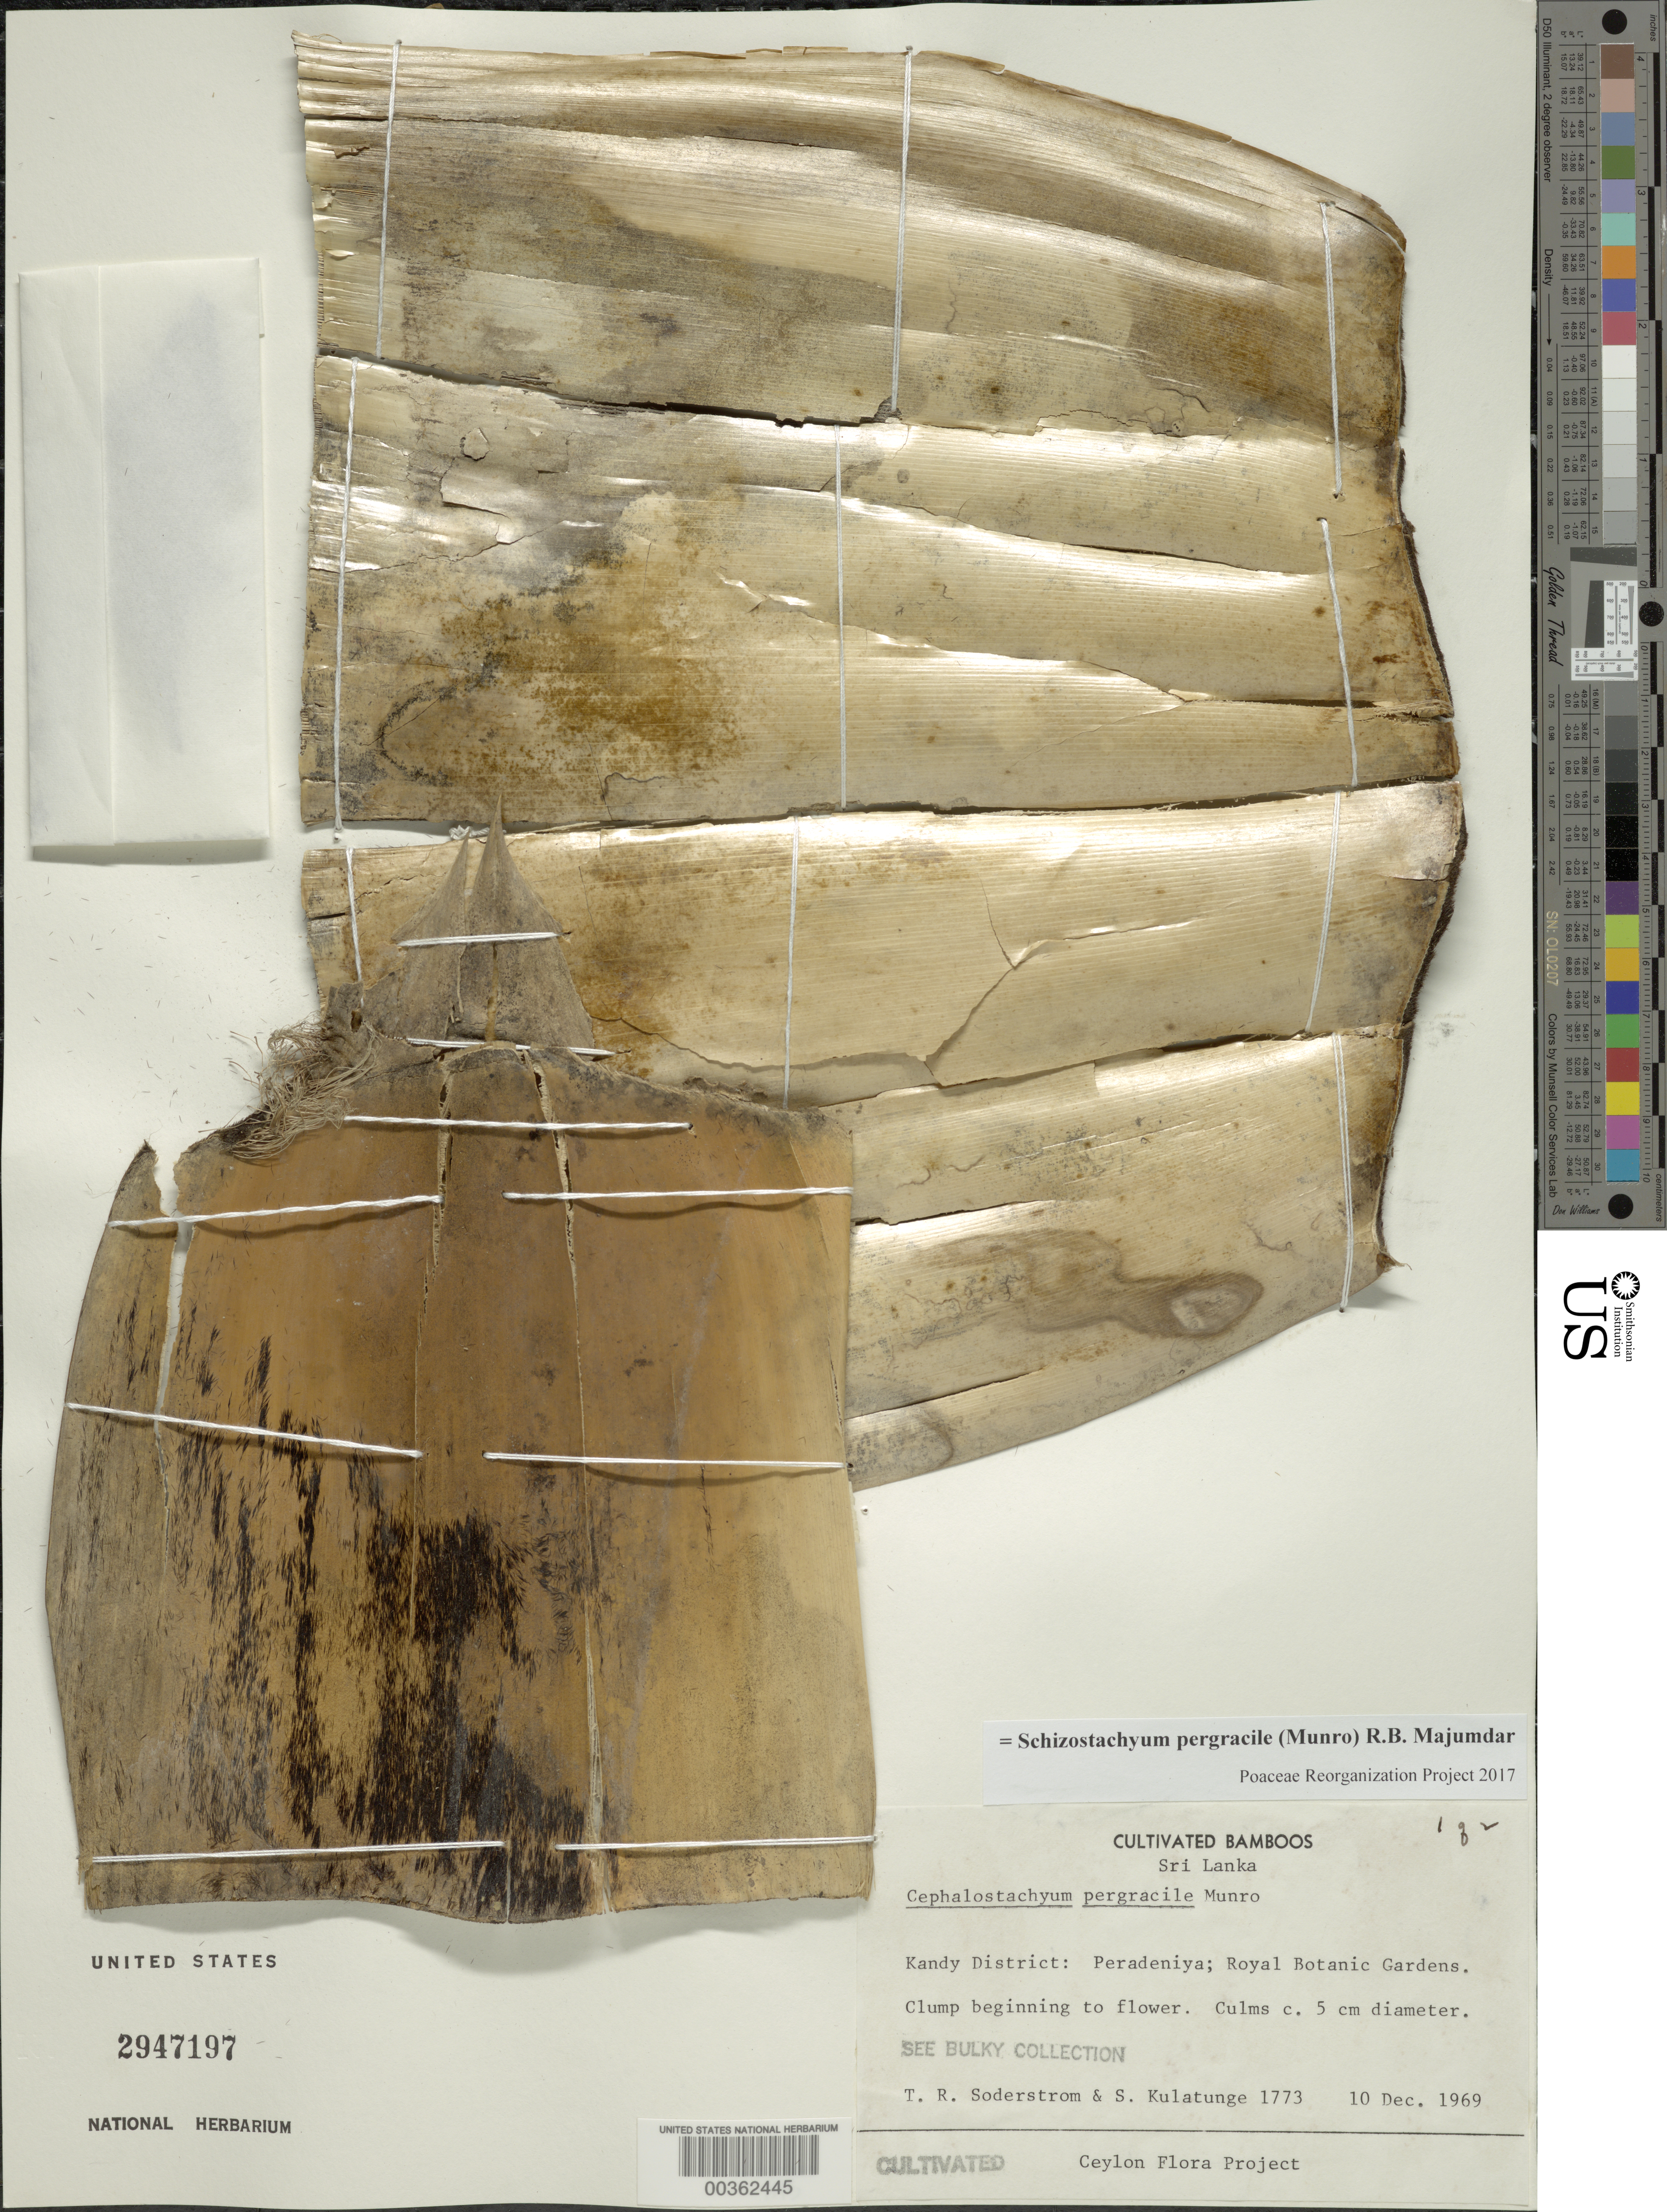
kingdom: Plantae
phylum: Tracheophyta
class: Liliopsida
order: Poales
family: Poaceae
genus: Schizostachyum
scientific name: Schizostachyum pergracile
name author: (Munro) R.B. Majumdar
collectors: T. R. Soderstrom & S. Kulatunge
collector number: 1773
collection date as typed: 10 Dec 1969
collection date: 1969-12-10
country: Sri Lanka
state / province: Central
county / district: Kandy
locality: Perandeniya; Royal Botanic Gardens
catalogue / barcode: US 2947197